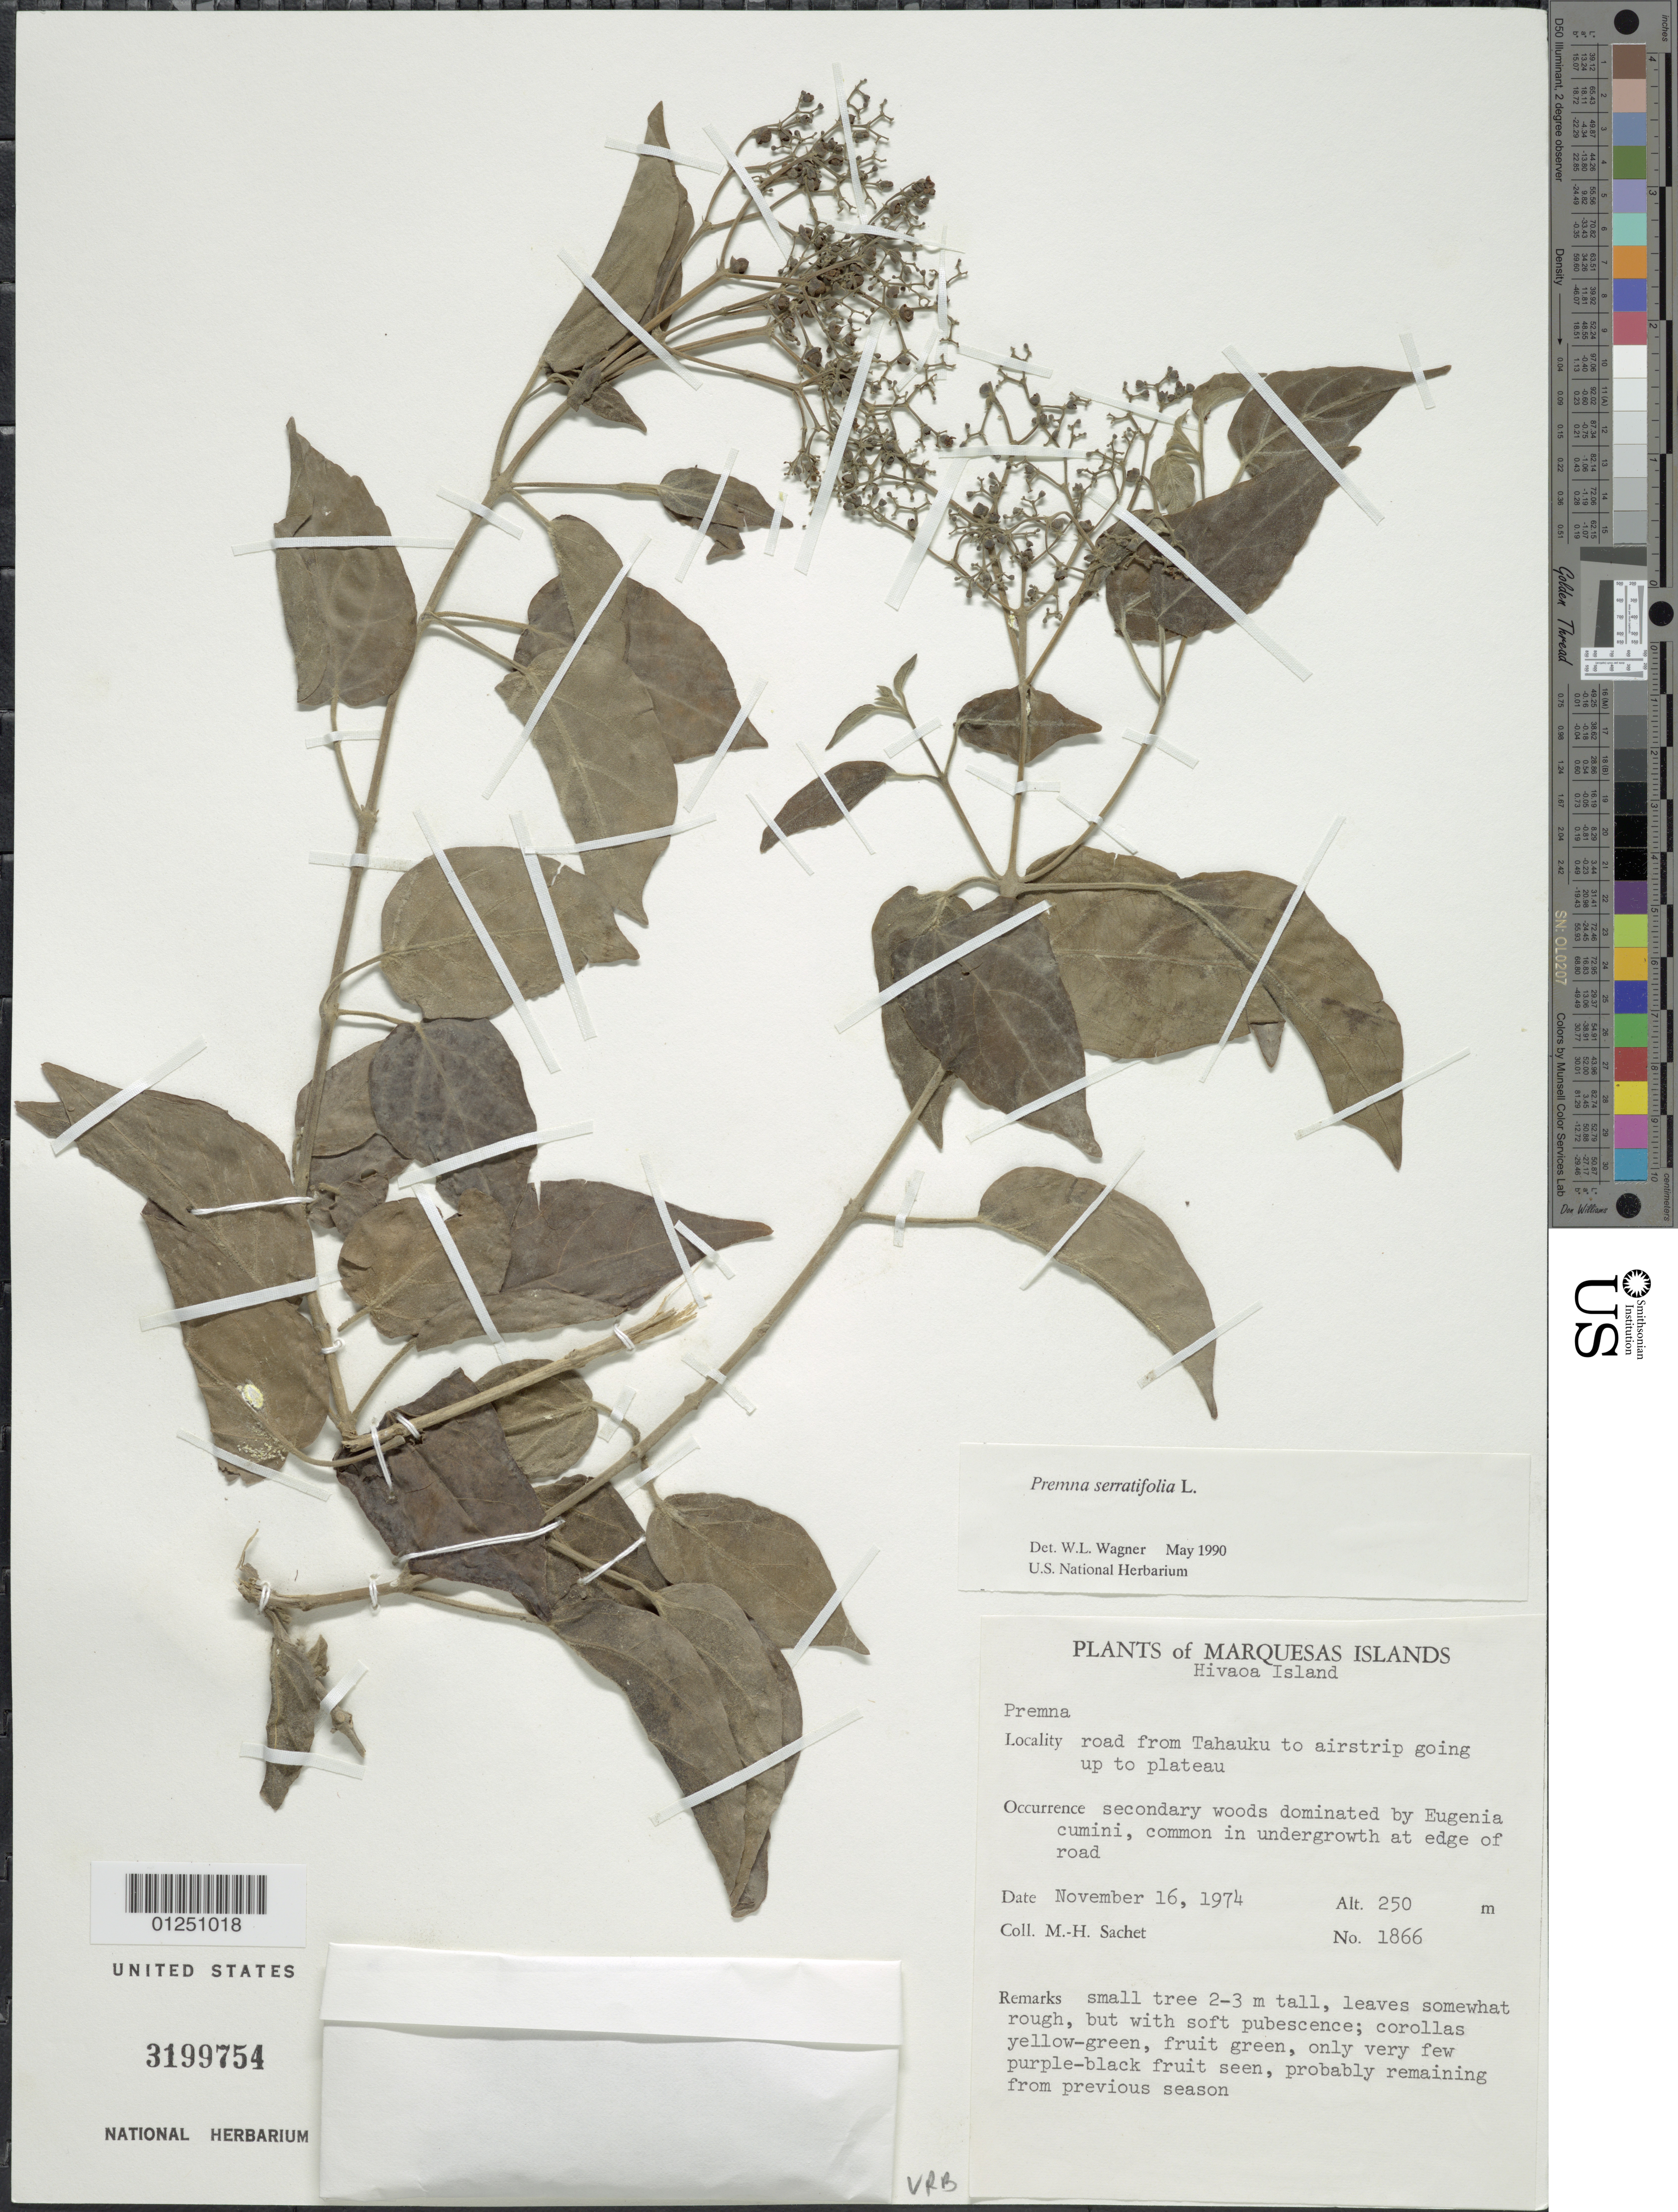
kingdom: Plantae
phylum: Tracheophyta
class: Magnoliopsida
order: Lamiales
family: Lamiaceae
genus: Premna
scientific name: Premna serratifolia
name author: L.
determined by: Wagner, W. L., (BOT), Smithsonian Institution - National Museum of Natural History (UNITED STATES)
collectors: M.-H. Sachet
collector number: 1866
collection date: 1974-11-16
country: French Polynesia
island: Hiva Oa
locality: road from Tahauku to airstrip going up to plateau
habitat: Secondary woods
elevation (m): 250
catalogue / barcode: US 3199754